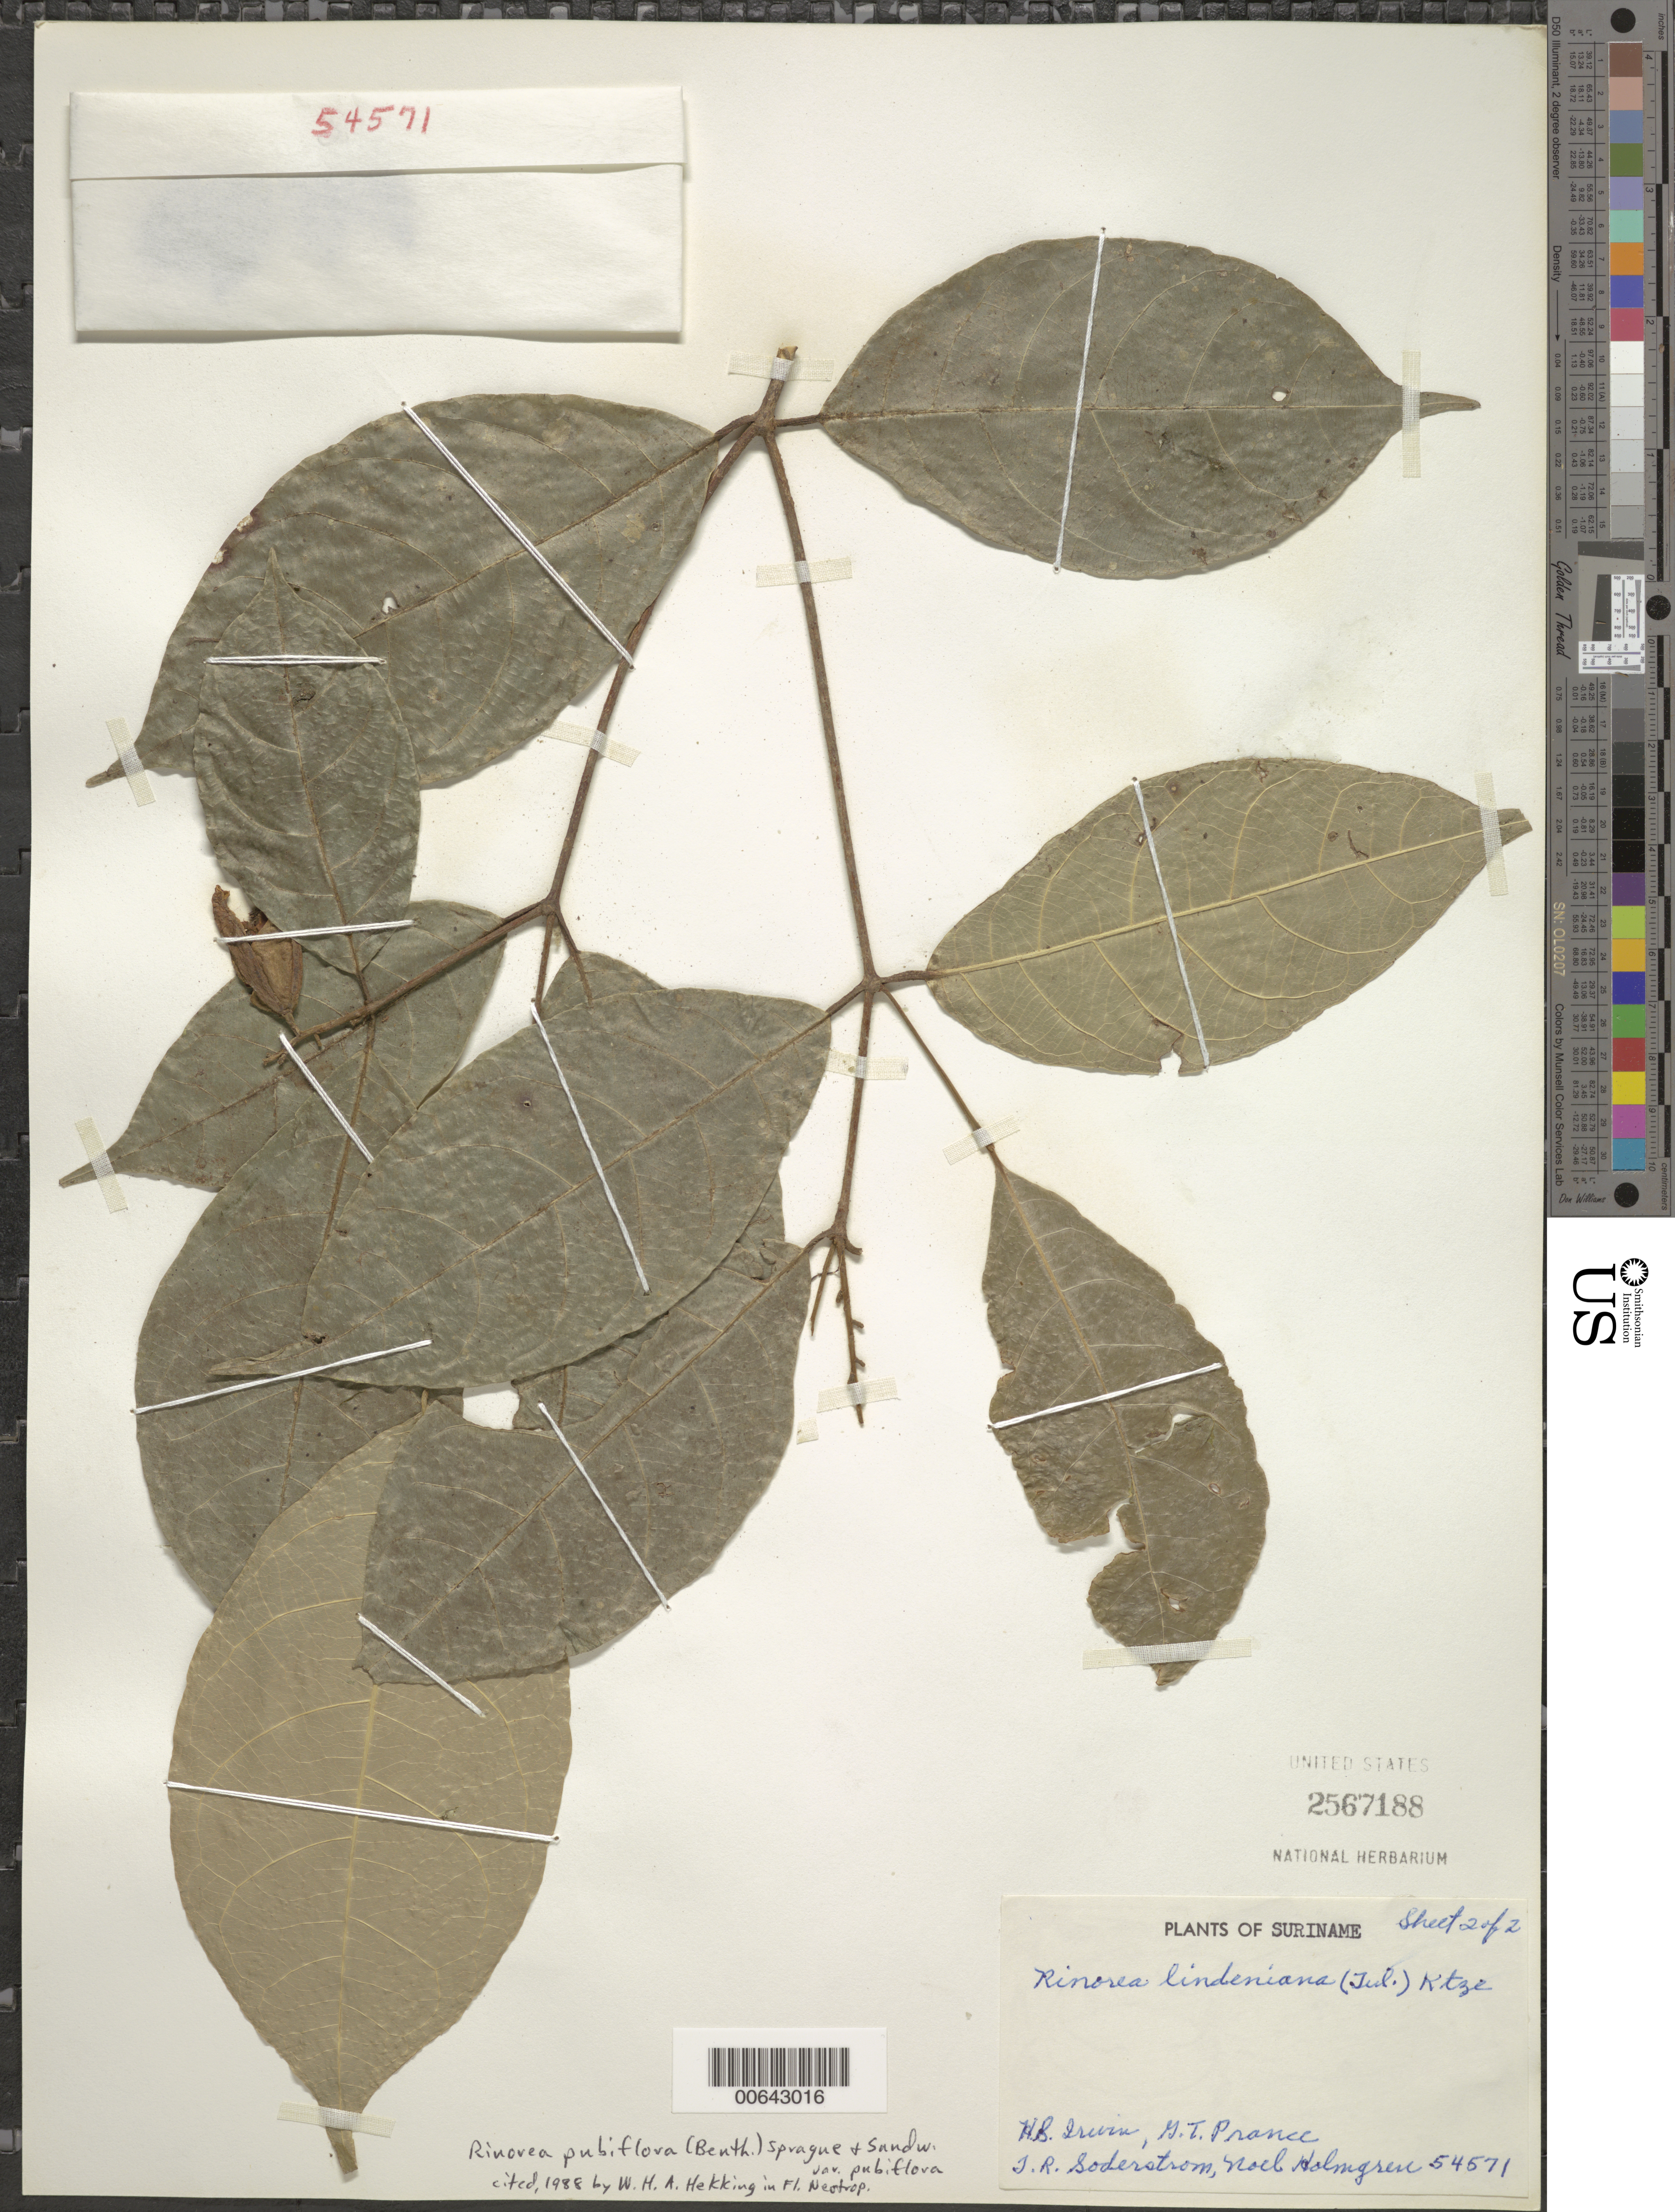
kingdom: Plantae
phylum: Tracheophyta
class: Magnoliopsida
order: Malpighiales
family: Violaceae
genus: Rinorea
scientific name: Rinorea pubiflora var. pubiflora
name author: (Benth.) Sprague & Sandwith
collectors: H. Irwin, G. T. Prance, T. R. Soderstrom & N. H. Holmgren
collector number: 54571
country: Suriname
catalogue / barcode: US 2567188